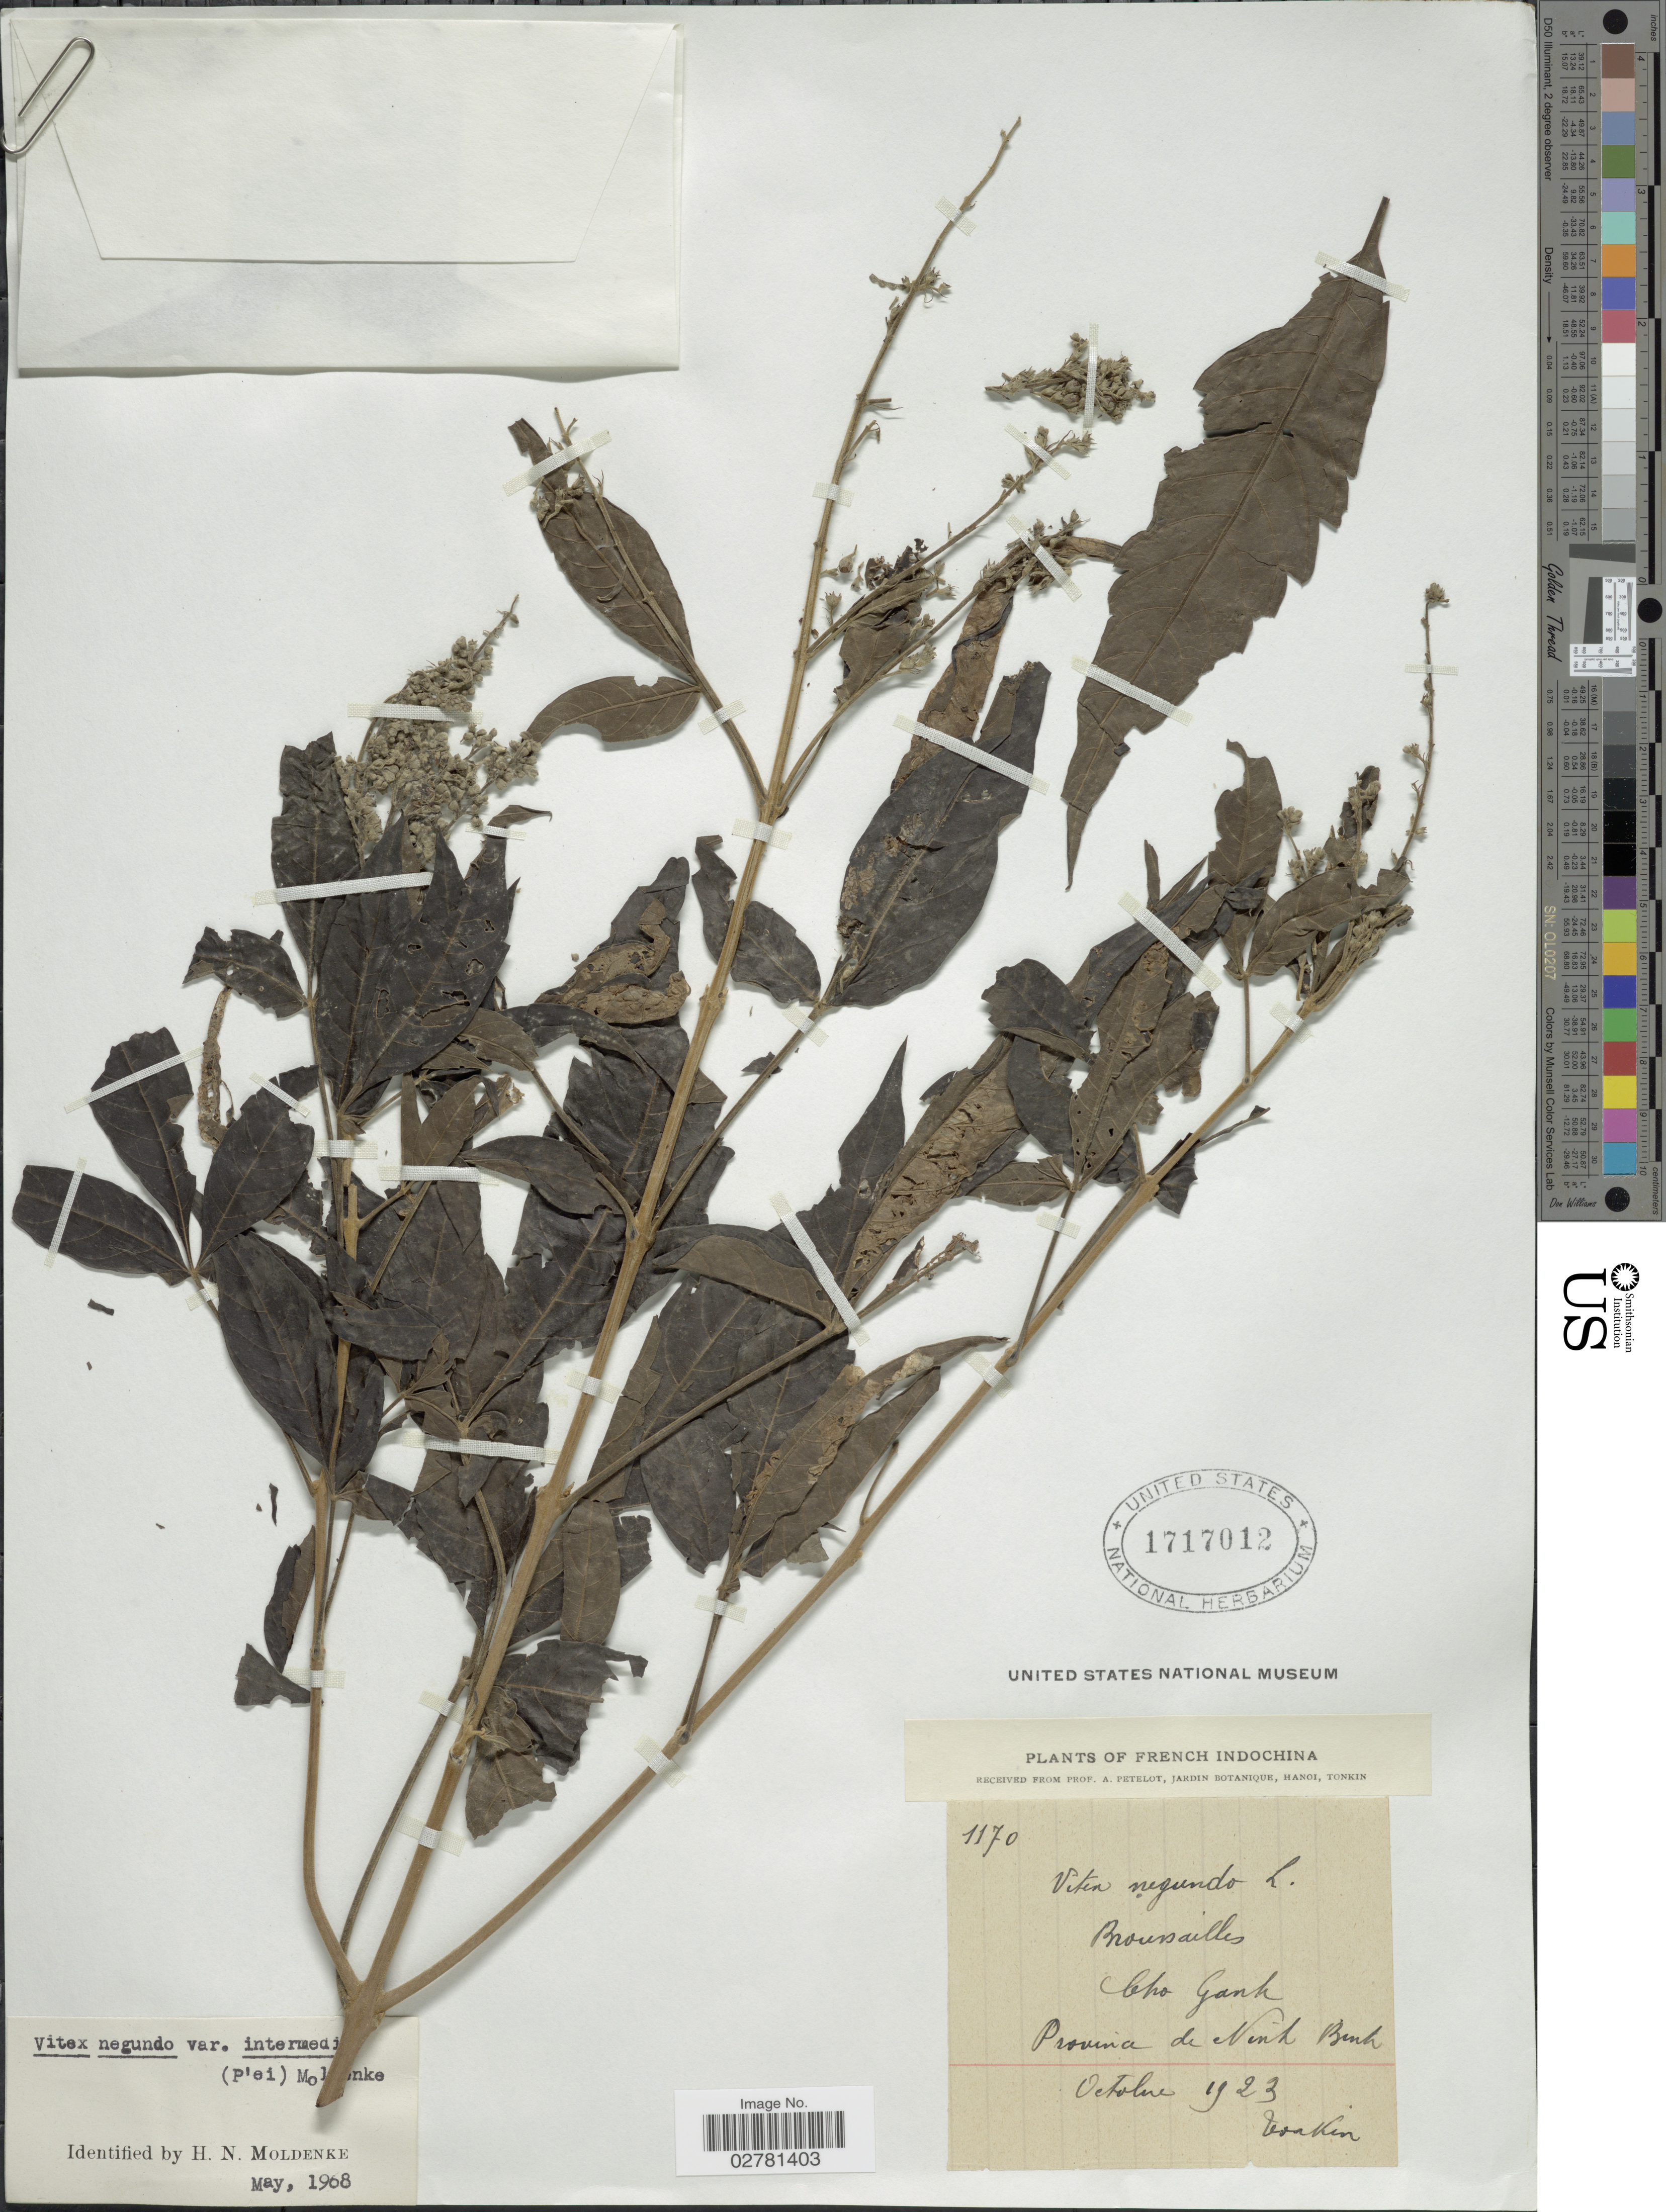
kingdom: Plantae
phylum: Tracheophyta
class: Magnoliopsida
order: Lamiales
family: Lamiaceae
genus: Vitex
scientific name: Vitex negundo var. intermedia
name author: (C. Pei) Moldenke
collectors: A. Petelot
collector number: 1170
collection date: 1923-10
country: Vietnam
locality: Tonkin. French IndoChina. Provincia de Ninh Binh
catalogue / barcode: US 1717012